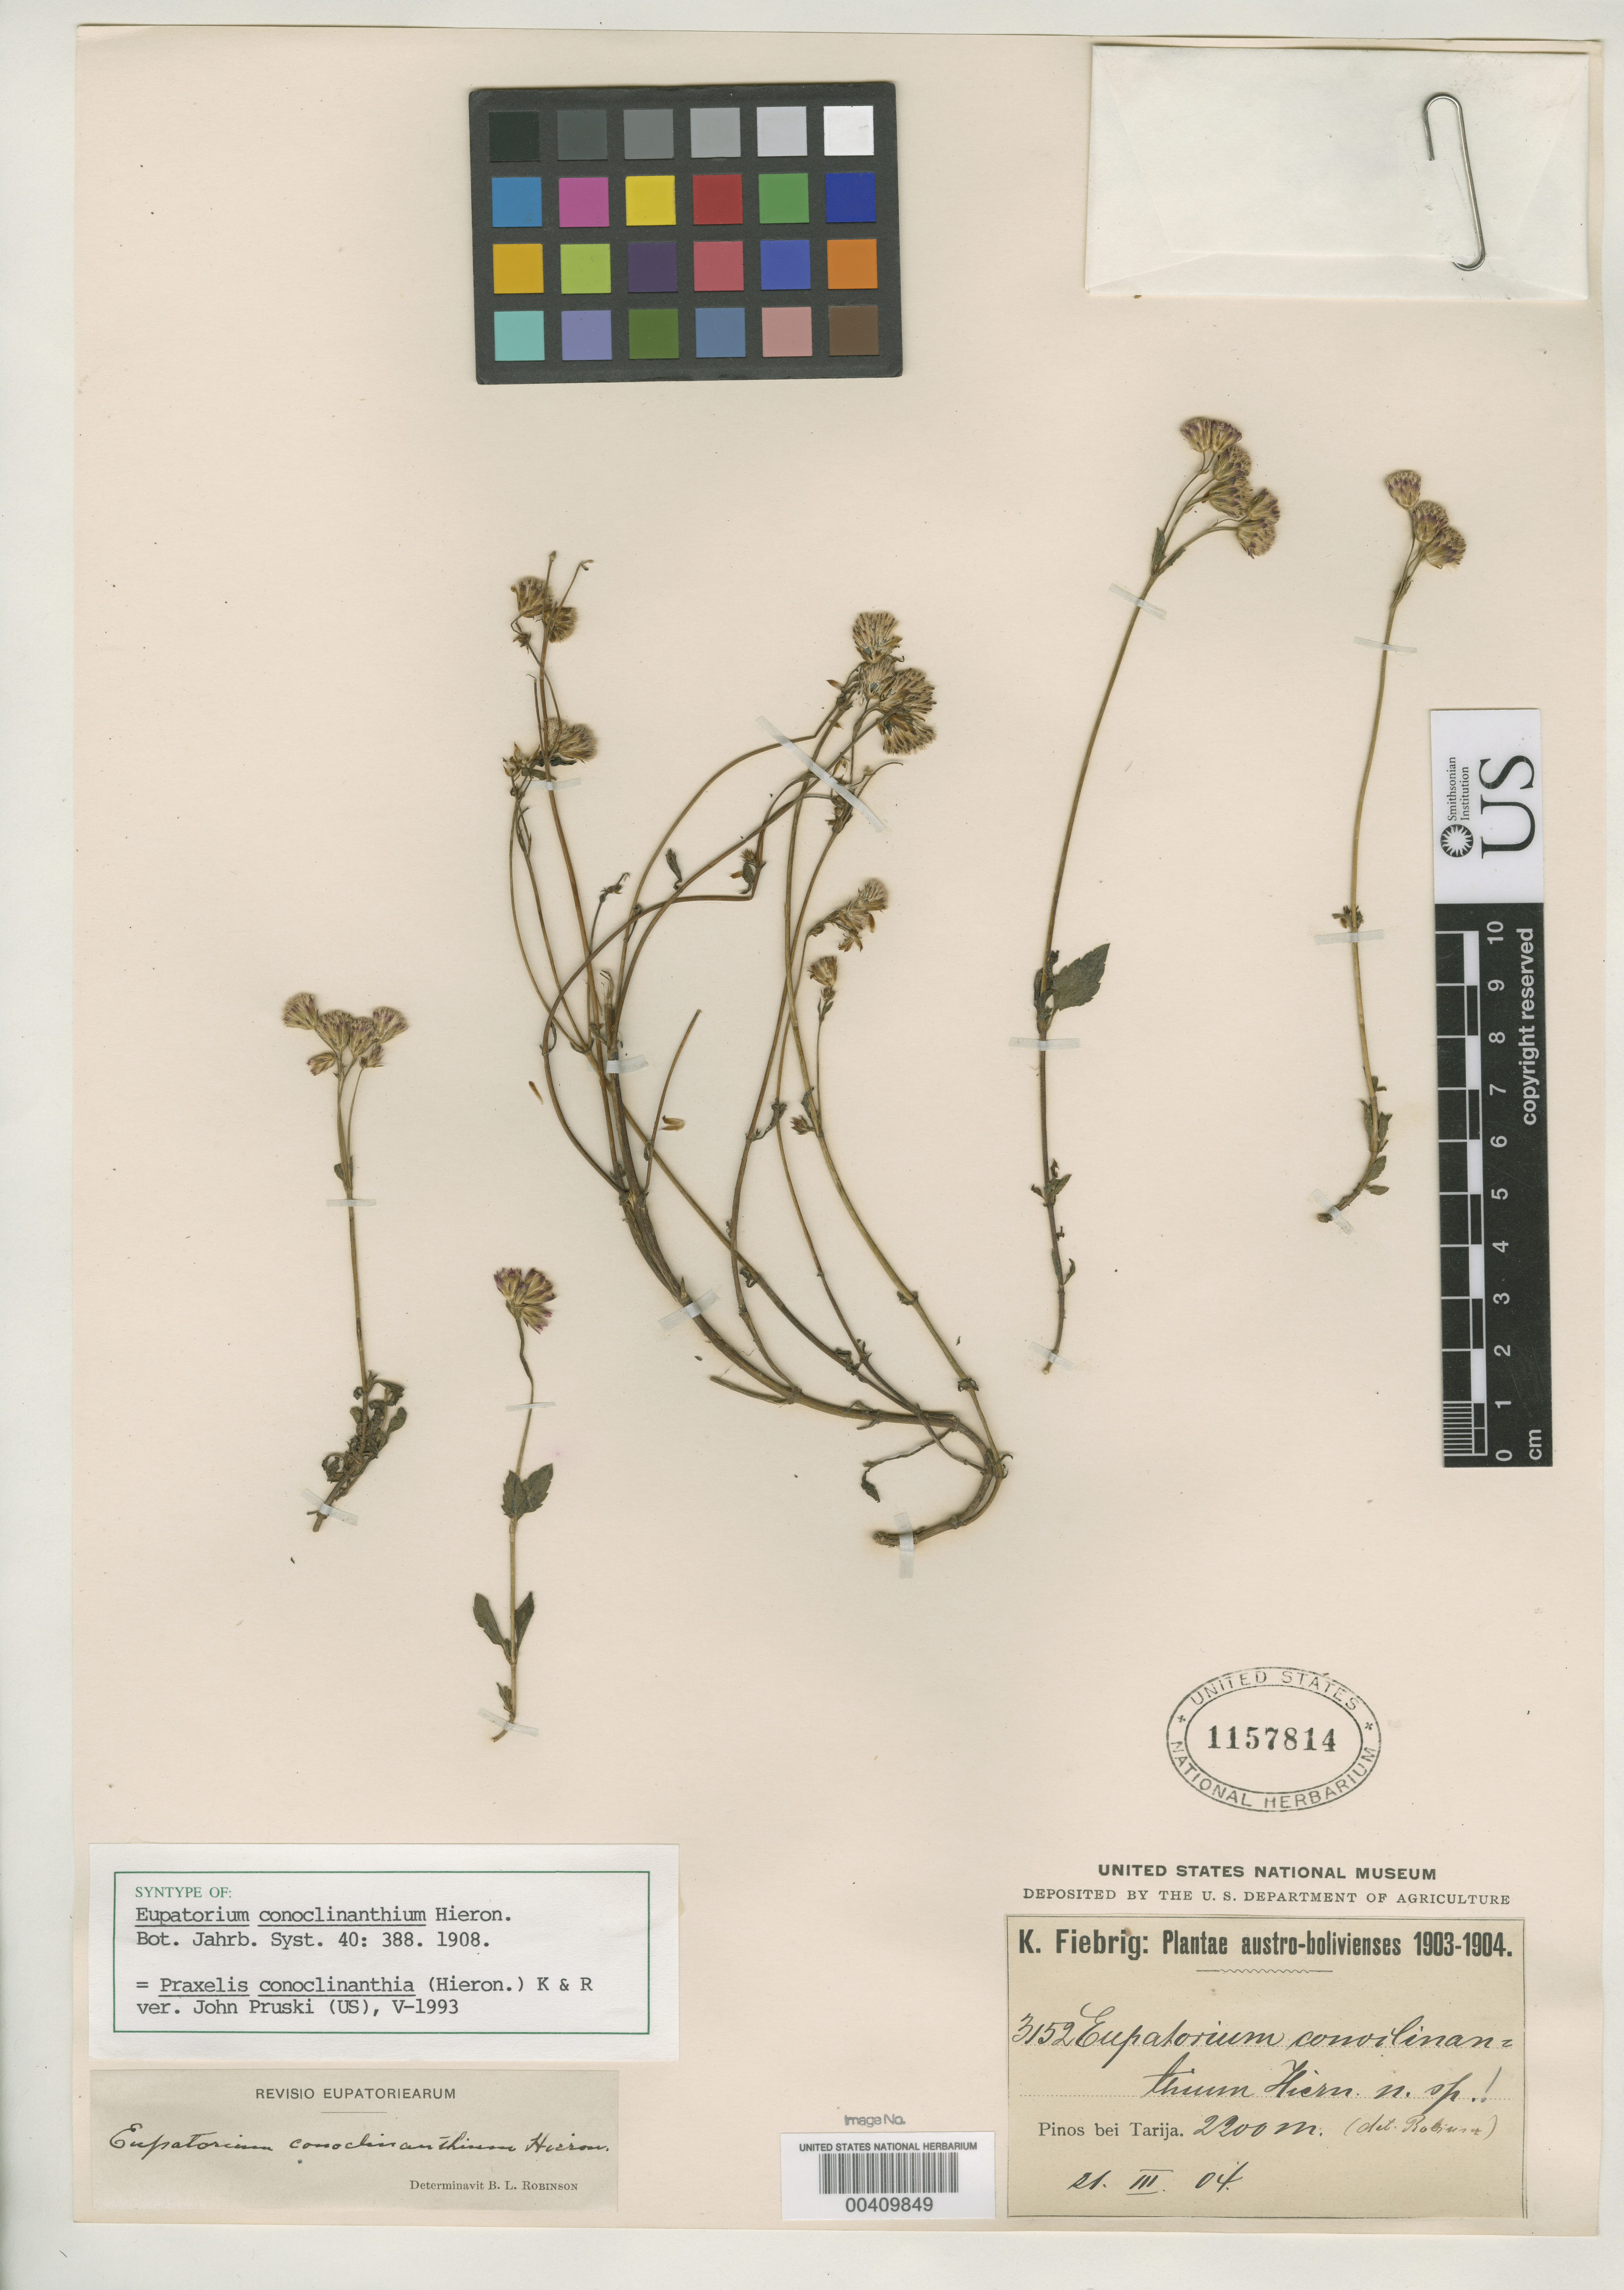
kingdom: Plantae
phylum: Tracheophyta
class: Magnoliopsida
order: Asterales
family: Asteraceae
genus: Eupatorium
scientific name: Eupatorium conoclinanthium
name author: Hieron.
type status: Syntype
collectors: K. Fiebrig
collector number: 3152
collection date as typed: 21 Mar 1904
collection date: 1904-03-21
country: Bolivia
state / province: Tarija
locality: Pinos bei Tarija. [Pinos near Tarija]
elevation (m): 2200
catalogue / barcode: US 1157814